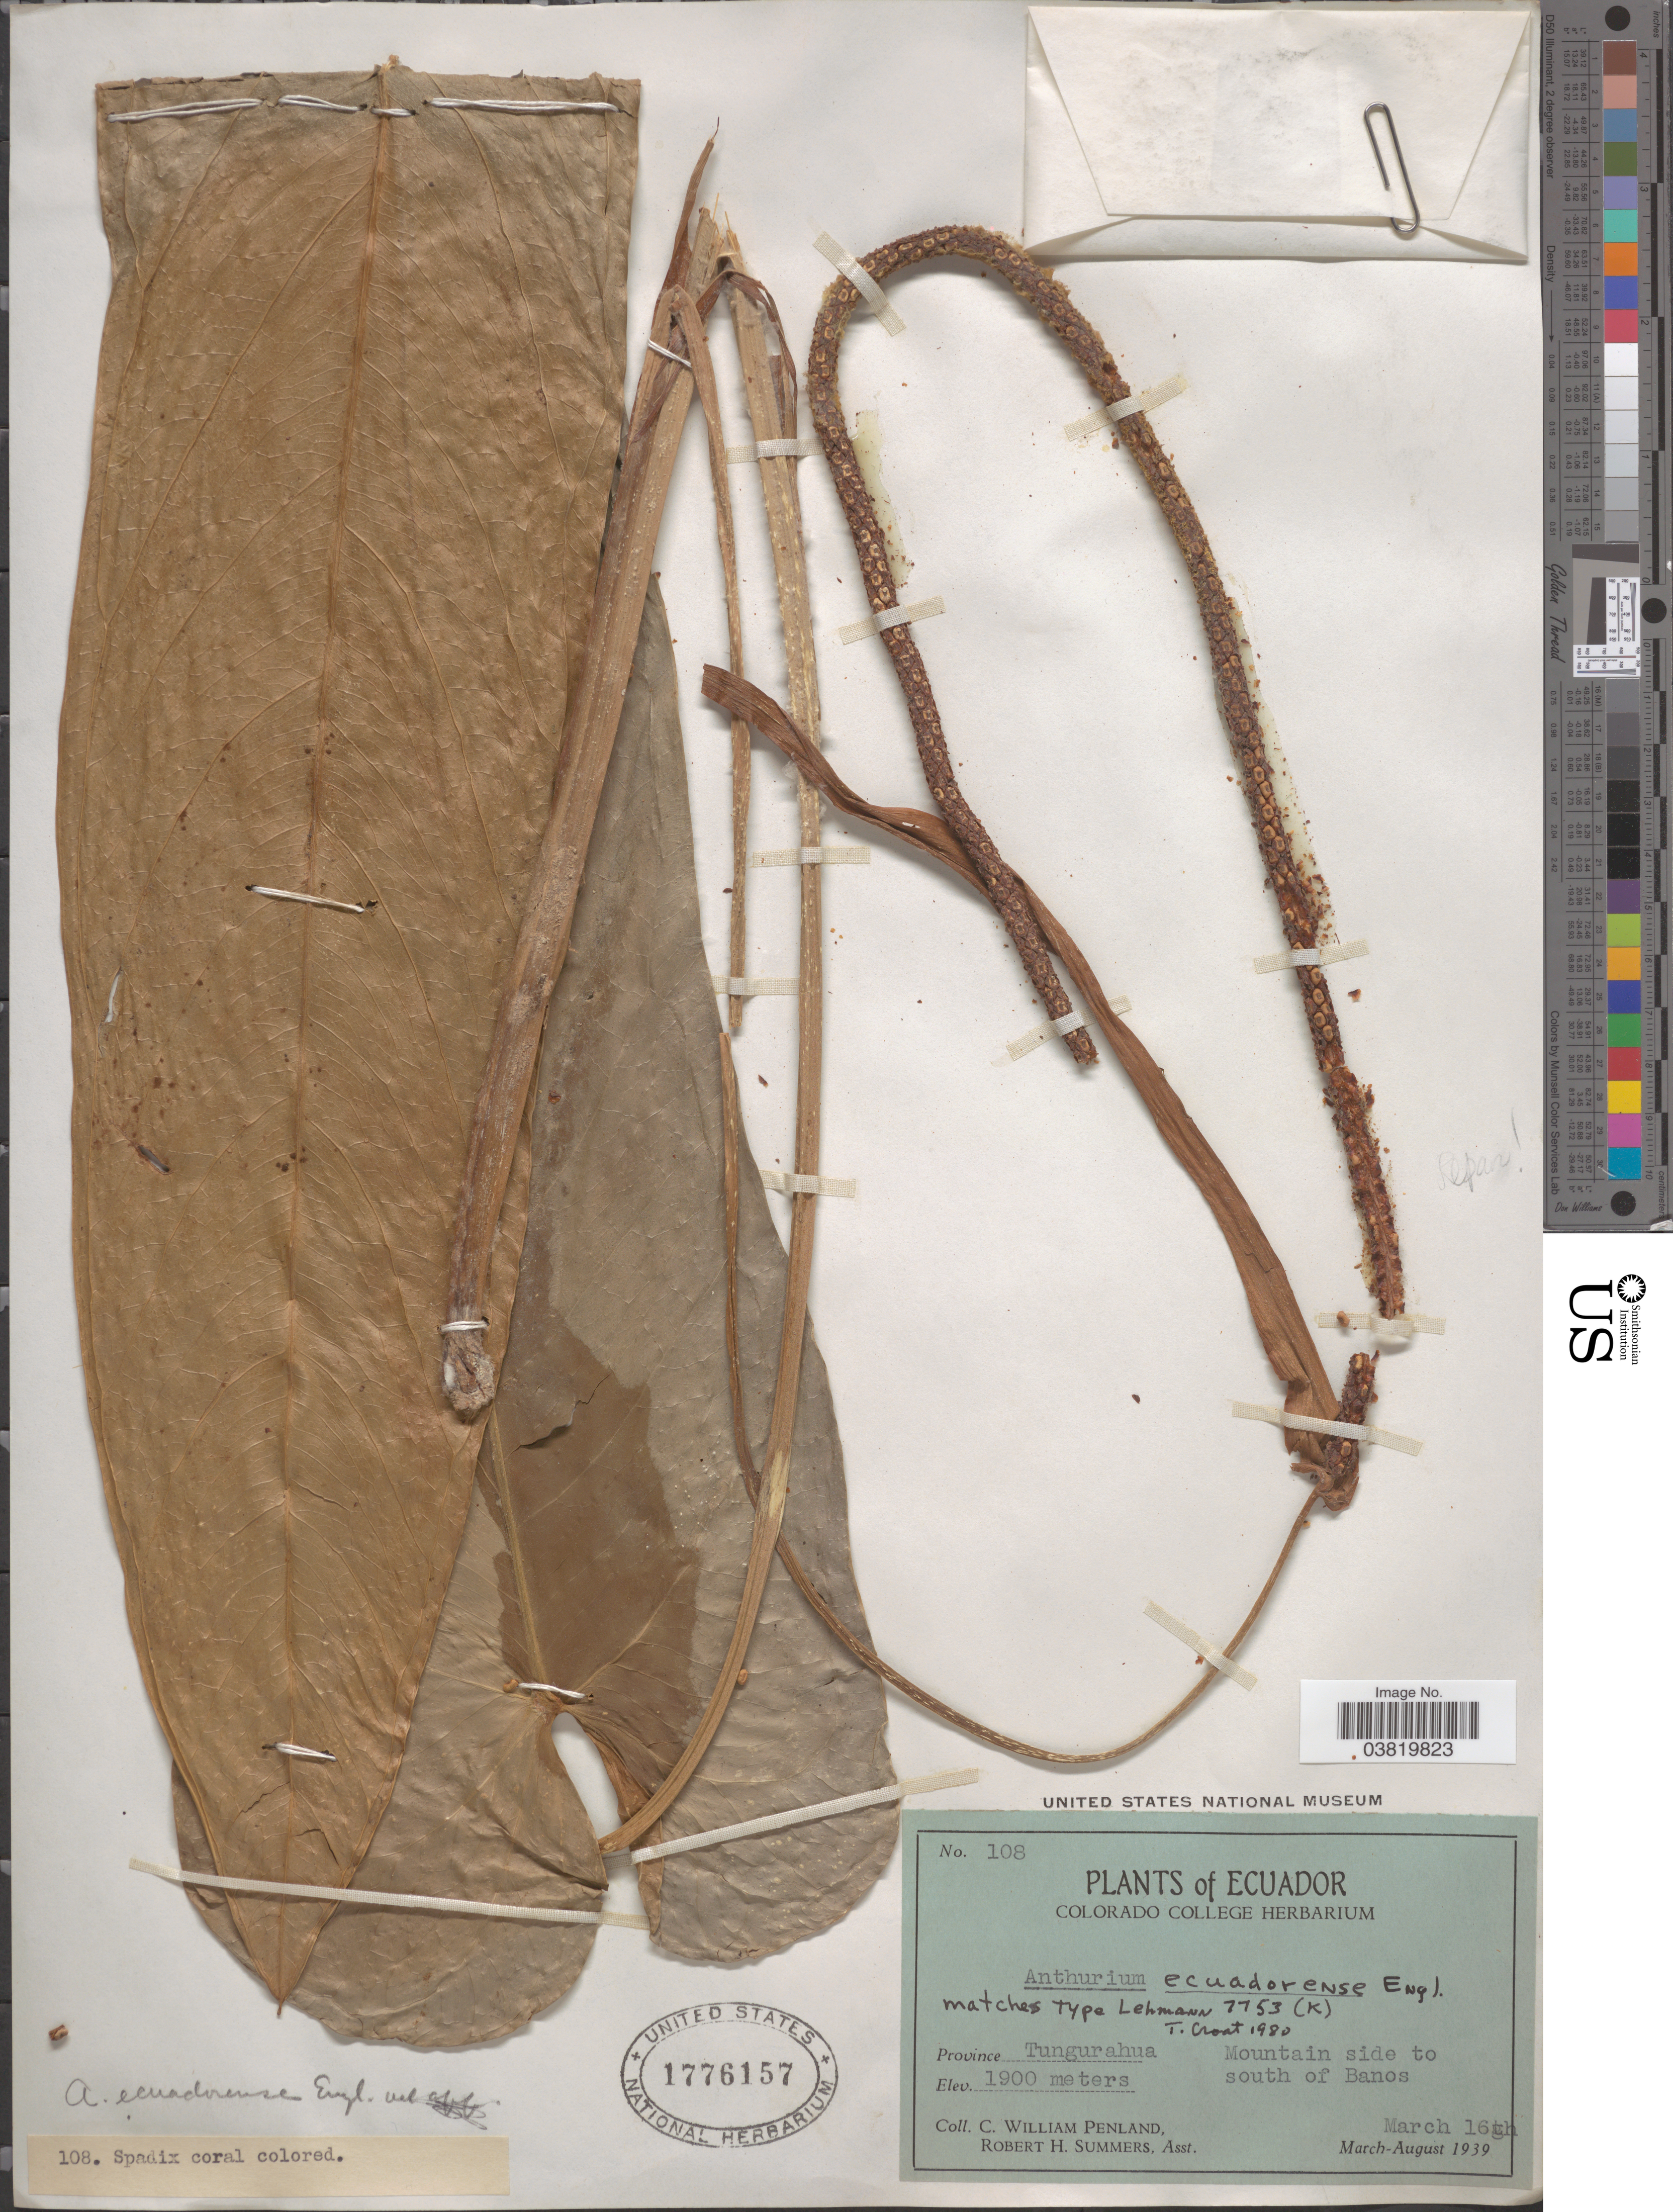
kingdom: Plantae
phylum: Tracheophyta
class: Liliopsida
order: Alismatales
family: Araceae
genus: Anthurium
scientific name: Anthurium ecuadorense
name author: Engl.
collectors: C. W. Penland & R. Summers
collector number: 108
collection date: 1939-03-16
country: Ecuador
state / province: Tungurahua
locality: Mountain side to south of Banos.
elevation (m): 1900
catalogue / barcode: US 1776157